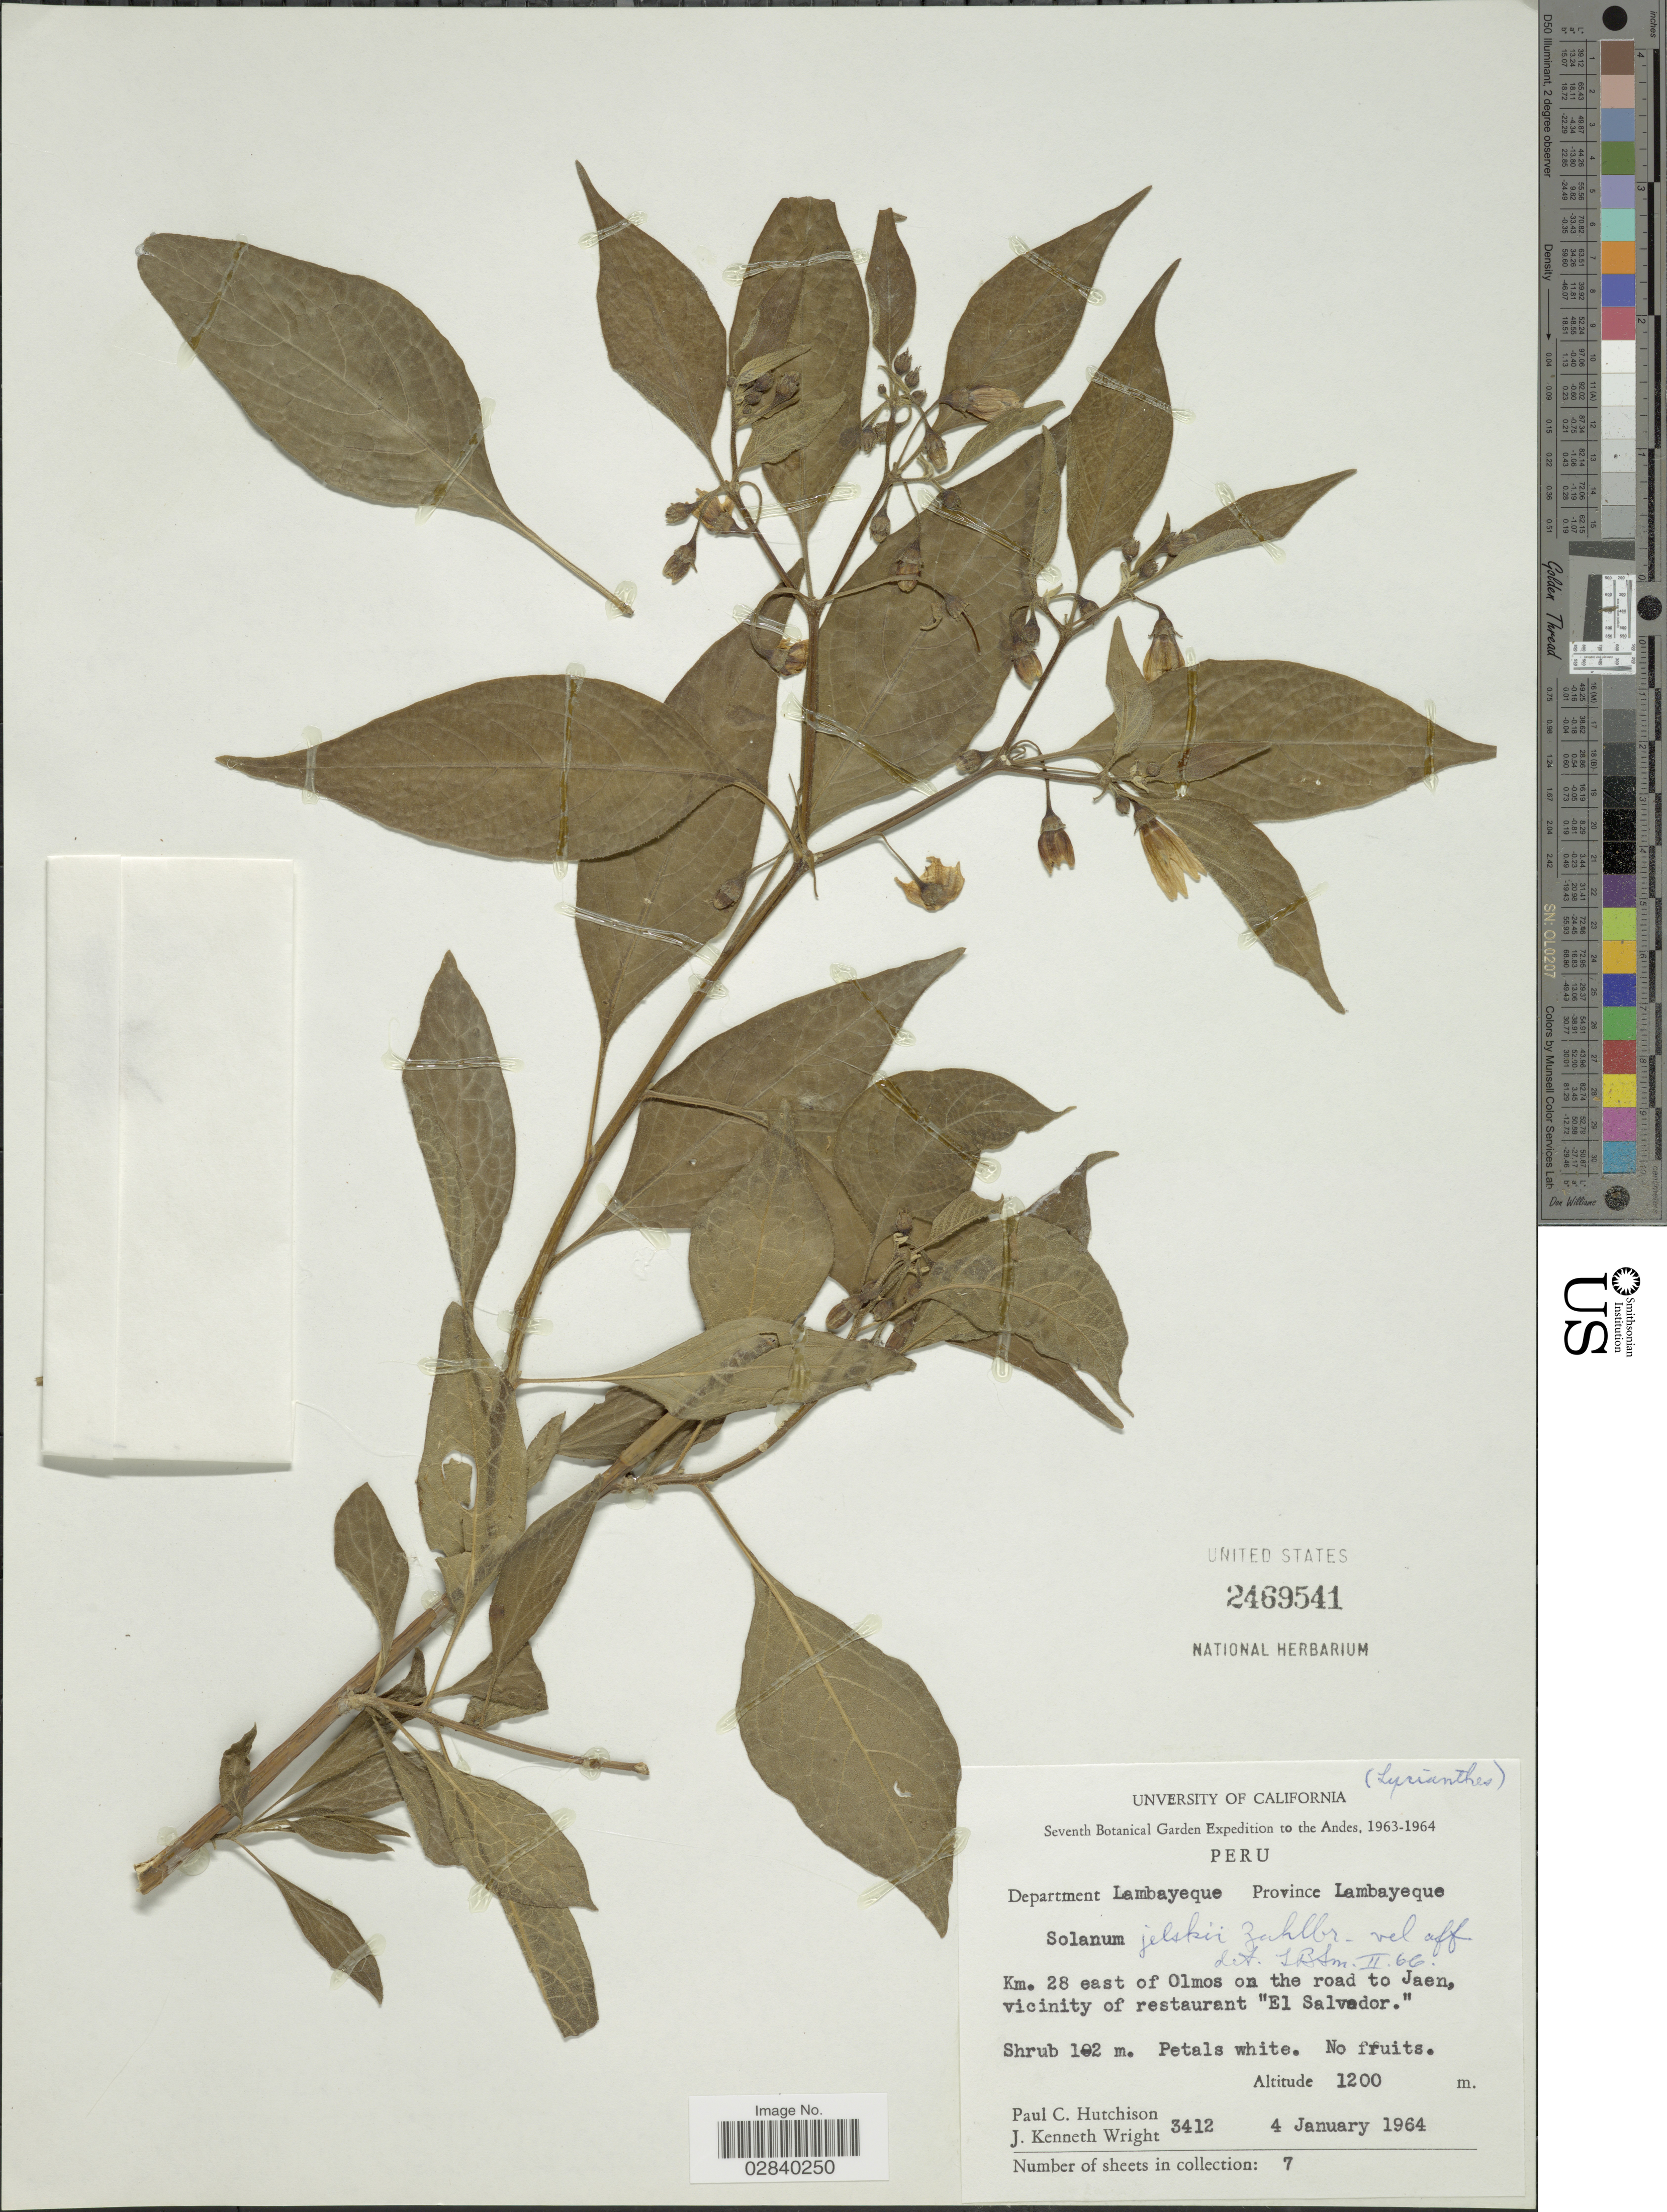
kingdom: Plantae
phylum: Tracheophyta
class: Magnoliopsida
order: Solanales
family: Solanaceae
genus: Lycianthes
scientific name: Lycianthes jelskii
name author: (Zahlbr.) Bitter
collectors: P. C. Hutchison & J. K. Wright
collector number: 3412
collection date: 1964-01-04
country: Peru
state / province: Lambayeque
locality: Department Lambayeque, Province Lambayeque. Km. 28 east of Olmos on the road to Jaen, vicinity of restaurant "El Salvador". Andes.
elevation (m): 1200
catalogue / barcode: US 2469541